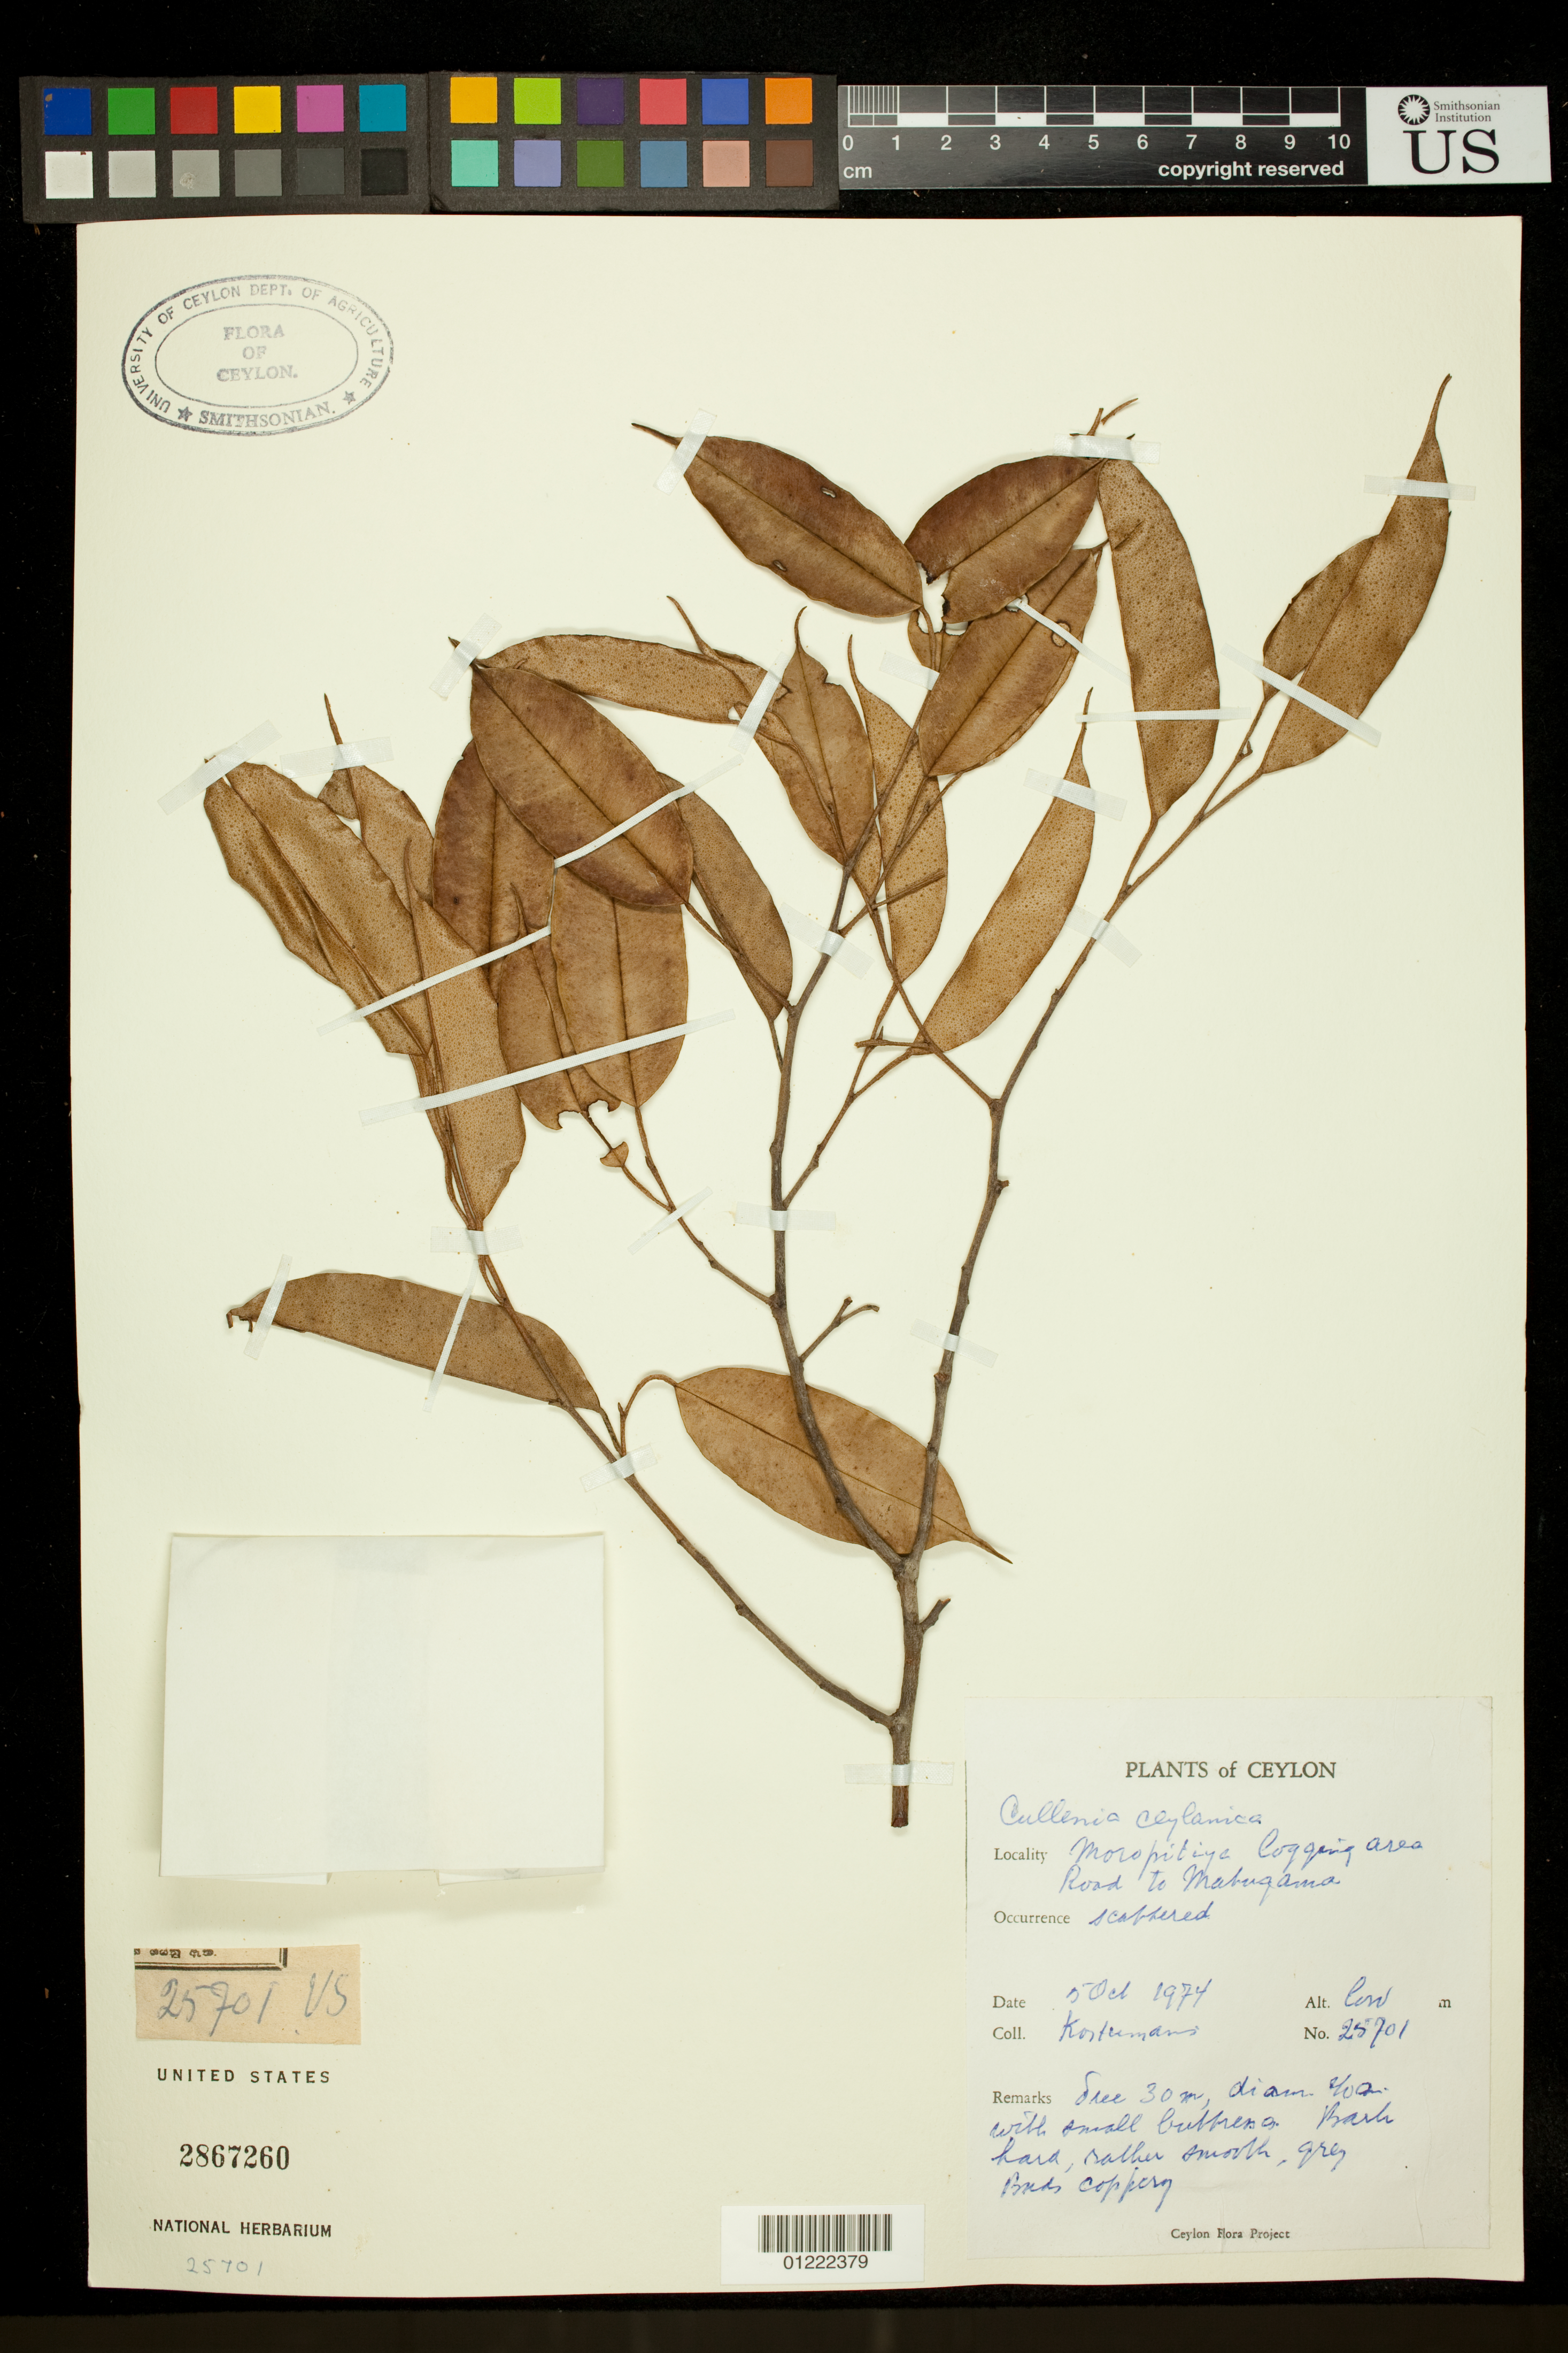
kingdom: Plantae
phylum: Tracheophyta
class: Magnoliopsida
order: Malvales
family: Malvaceae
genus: Cullenia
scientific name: Cullenia ceylanica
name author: (Gardner) K. Schum.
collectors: A. J. G. Kostermans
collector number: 25701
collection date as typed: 10/5/1974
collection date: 1974-10-05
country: Sri Lanka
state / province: Sabaragamuwa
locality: Morapitiya logging area. Road to Matugama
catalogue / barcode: US 2867260